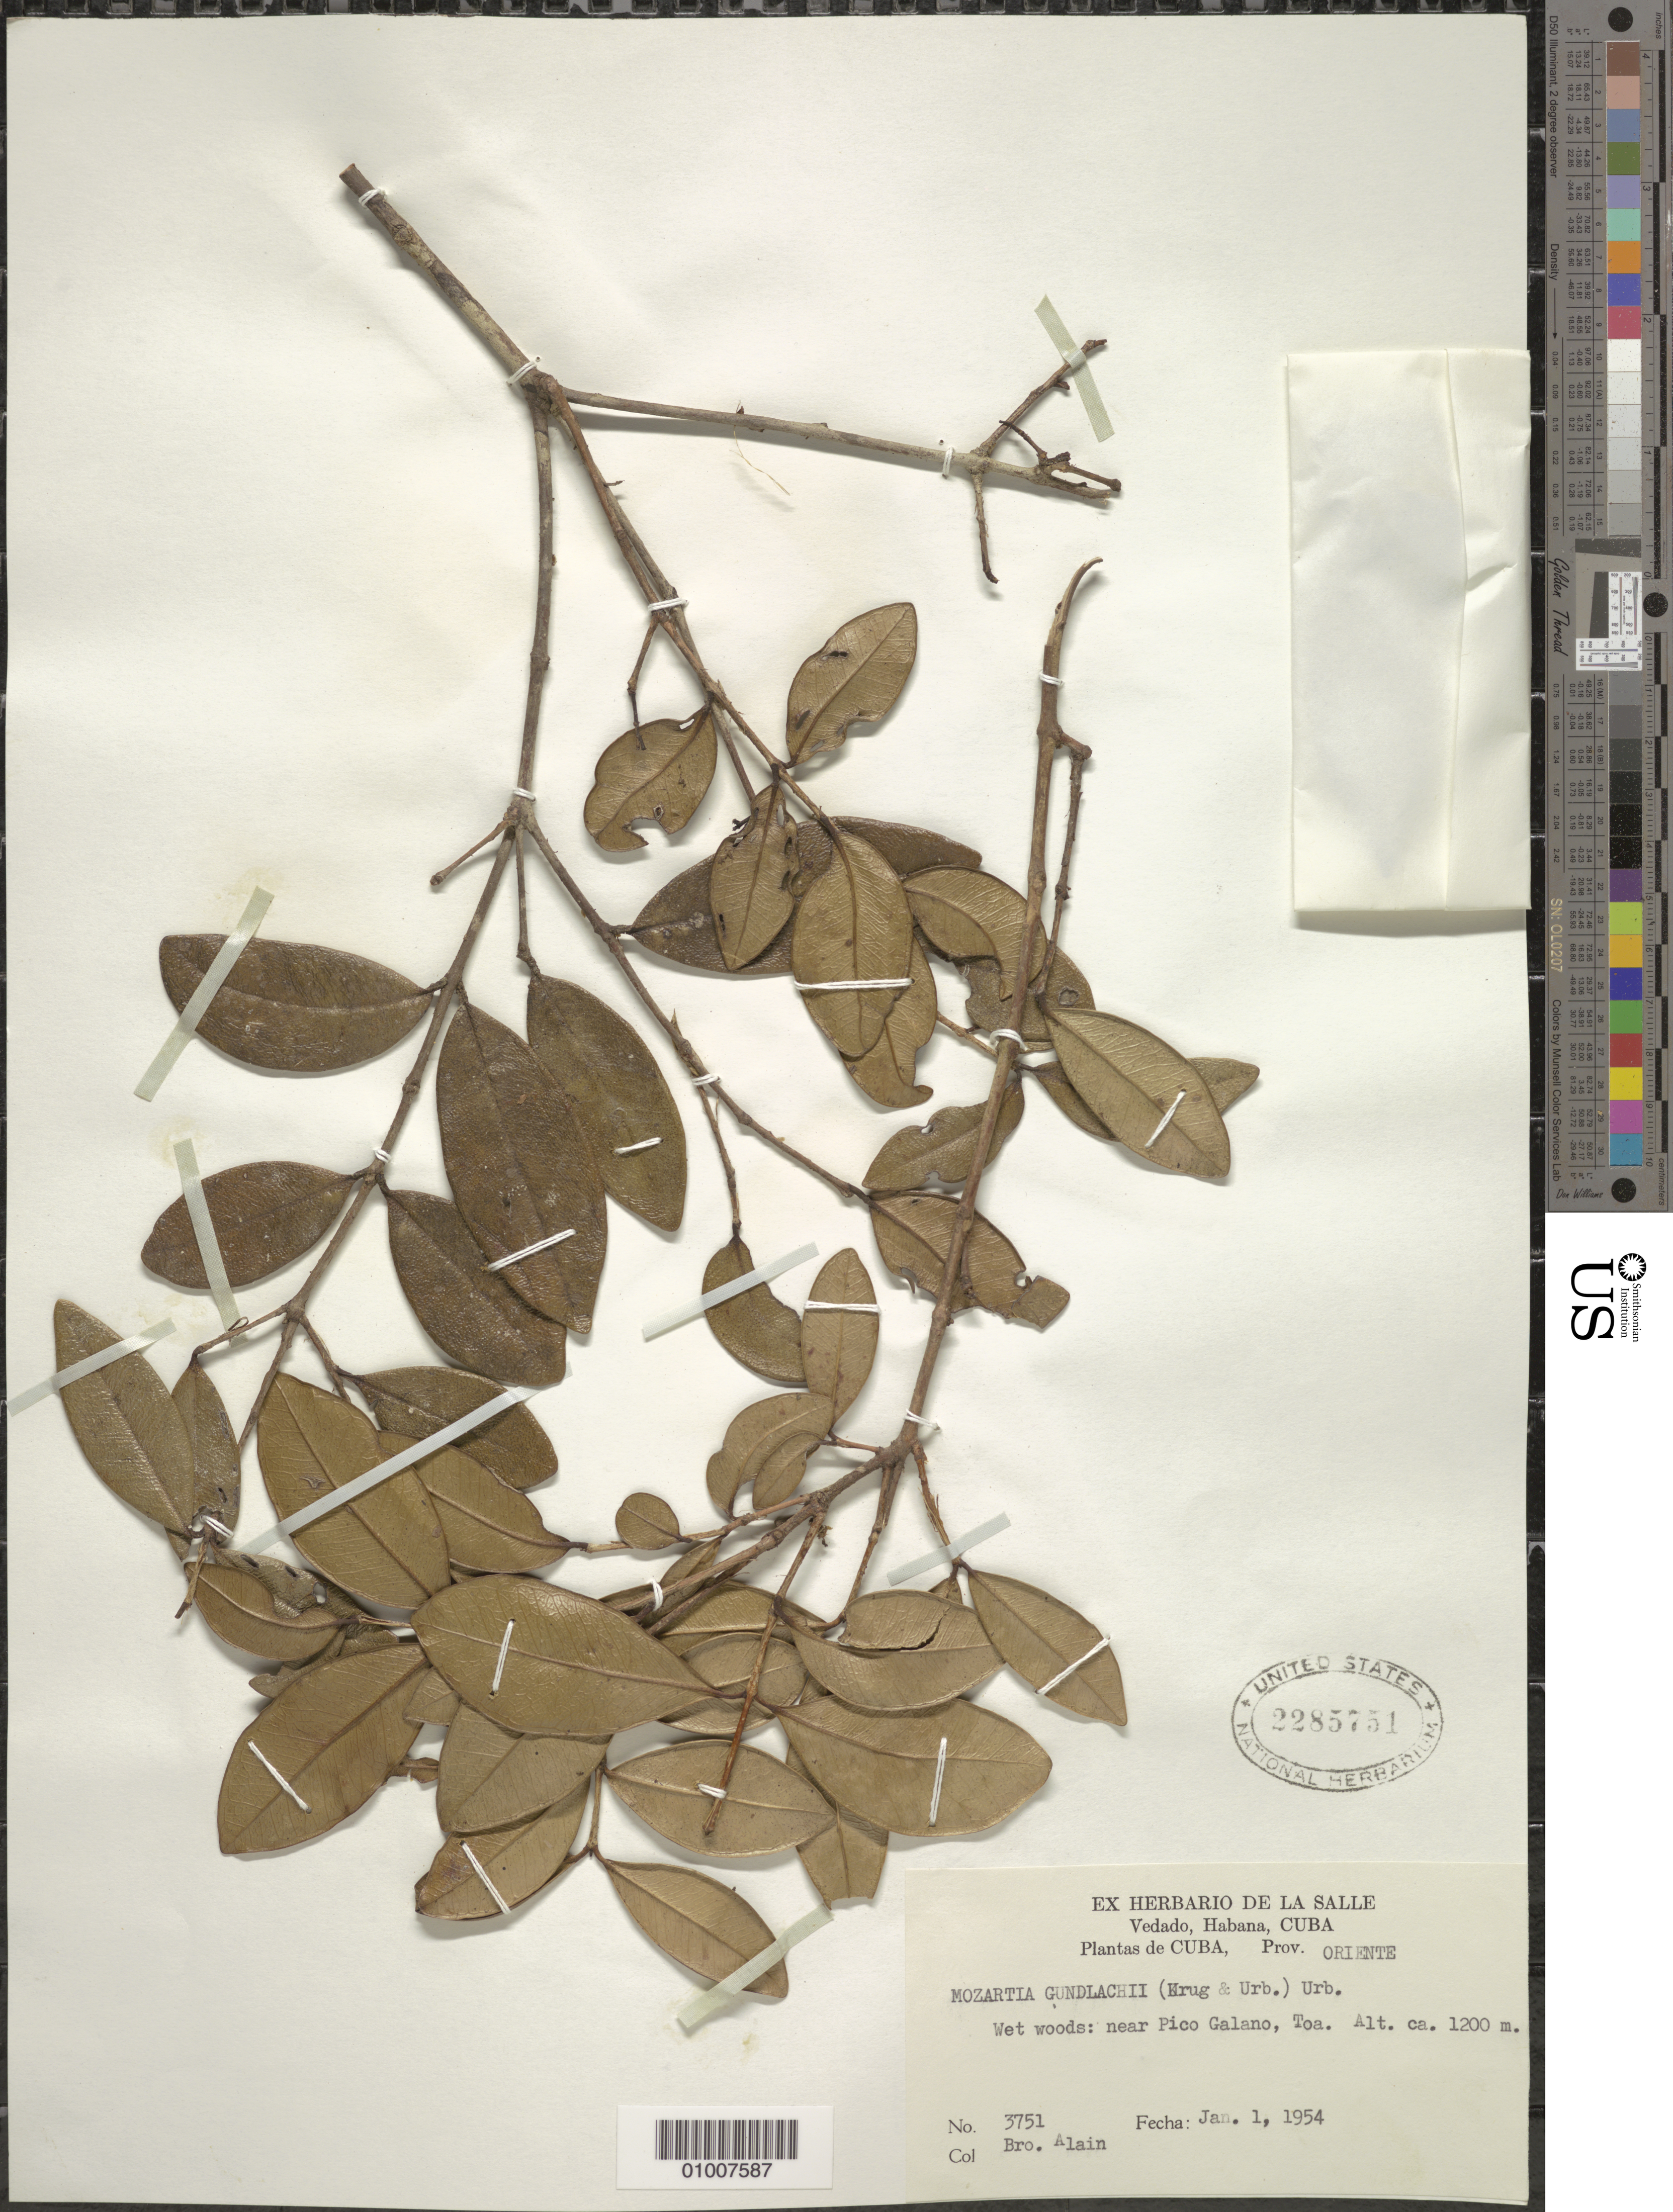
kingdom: Plantae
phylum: Tracheophyta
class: Magnoliopsida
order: Myrtales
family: Myrtaceae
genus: Myrcia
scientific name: Myrcia gundlachii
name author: Krug & Urb.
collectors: A. H. Liogier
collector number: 3751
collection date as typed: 01 Jan 1954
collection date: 1954-01-01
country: Cuba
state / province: Oriente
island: Cuba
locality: Near Pico Galano, Toa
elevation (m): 1200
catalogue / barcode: US 2285751